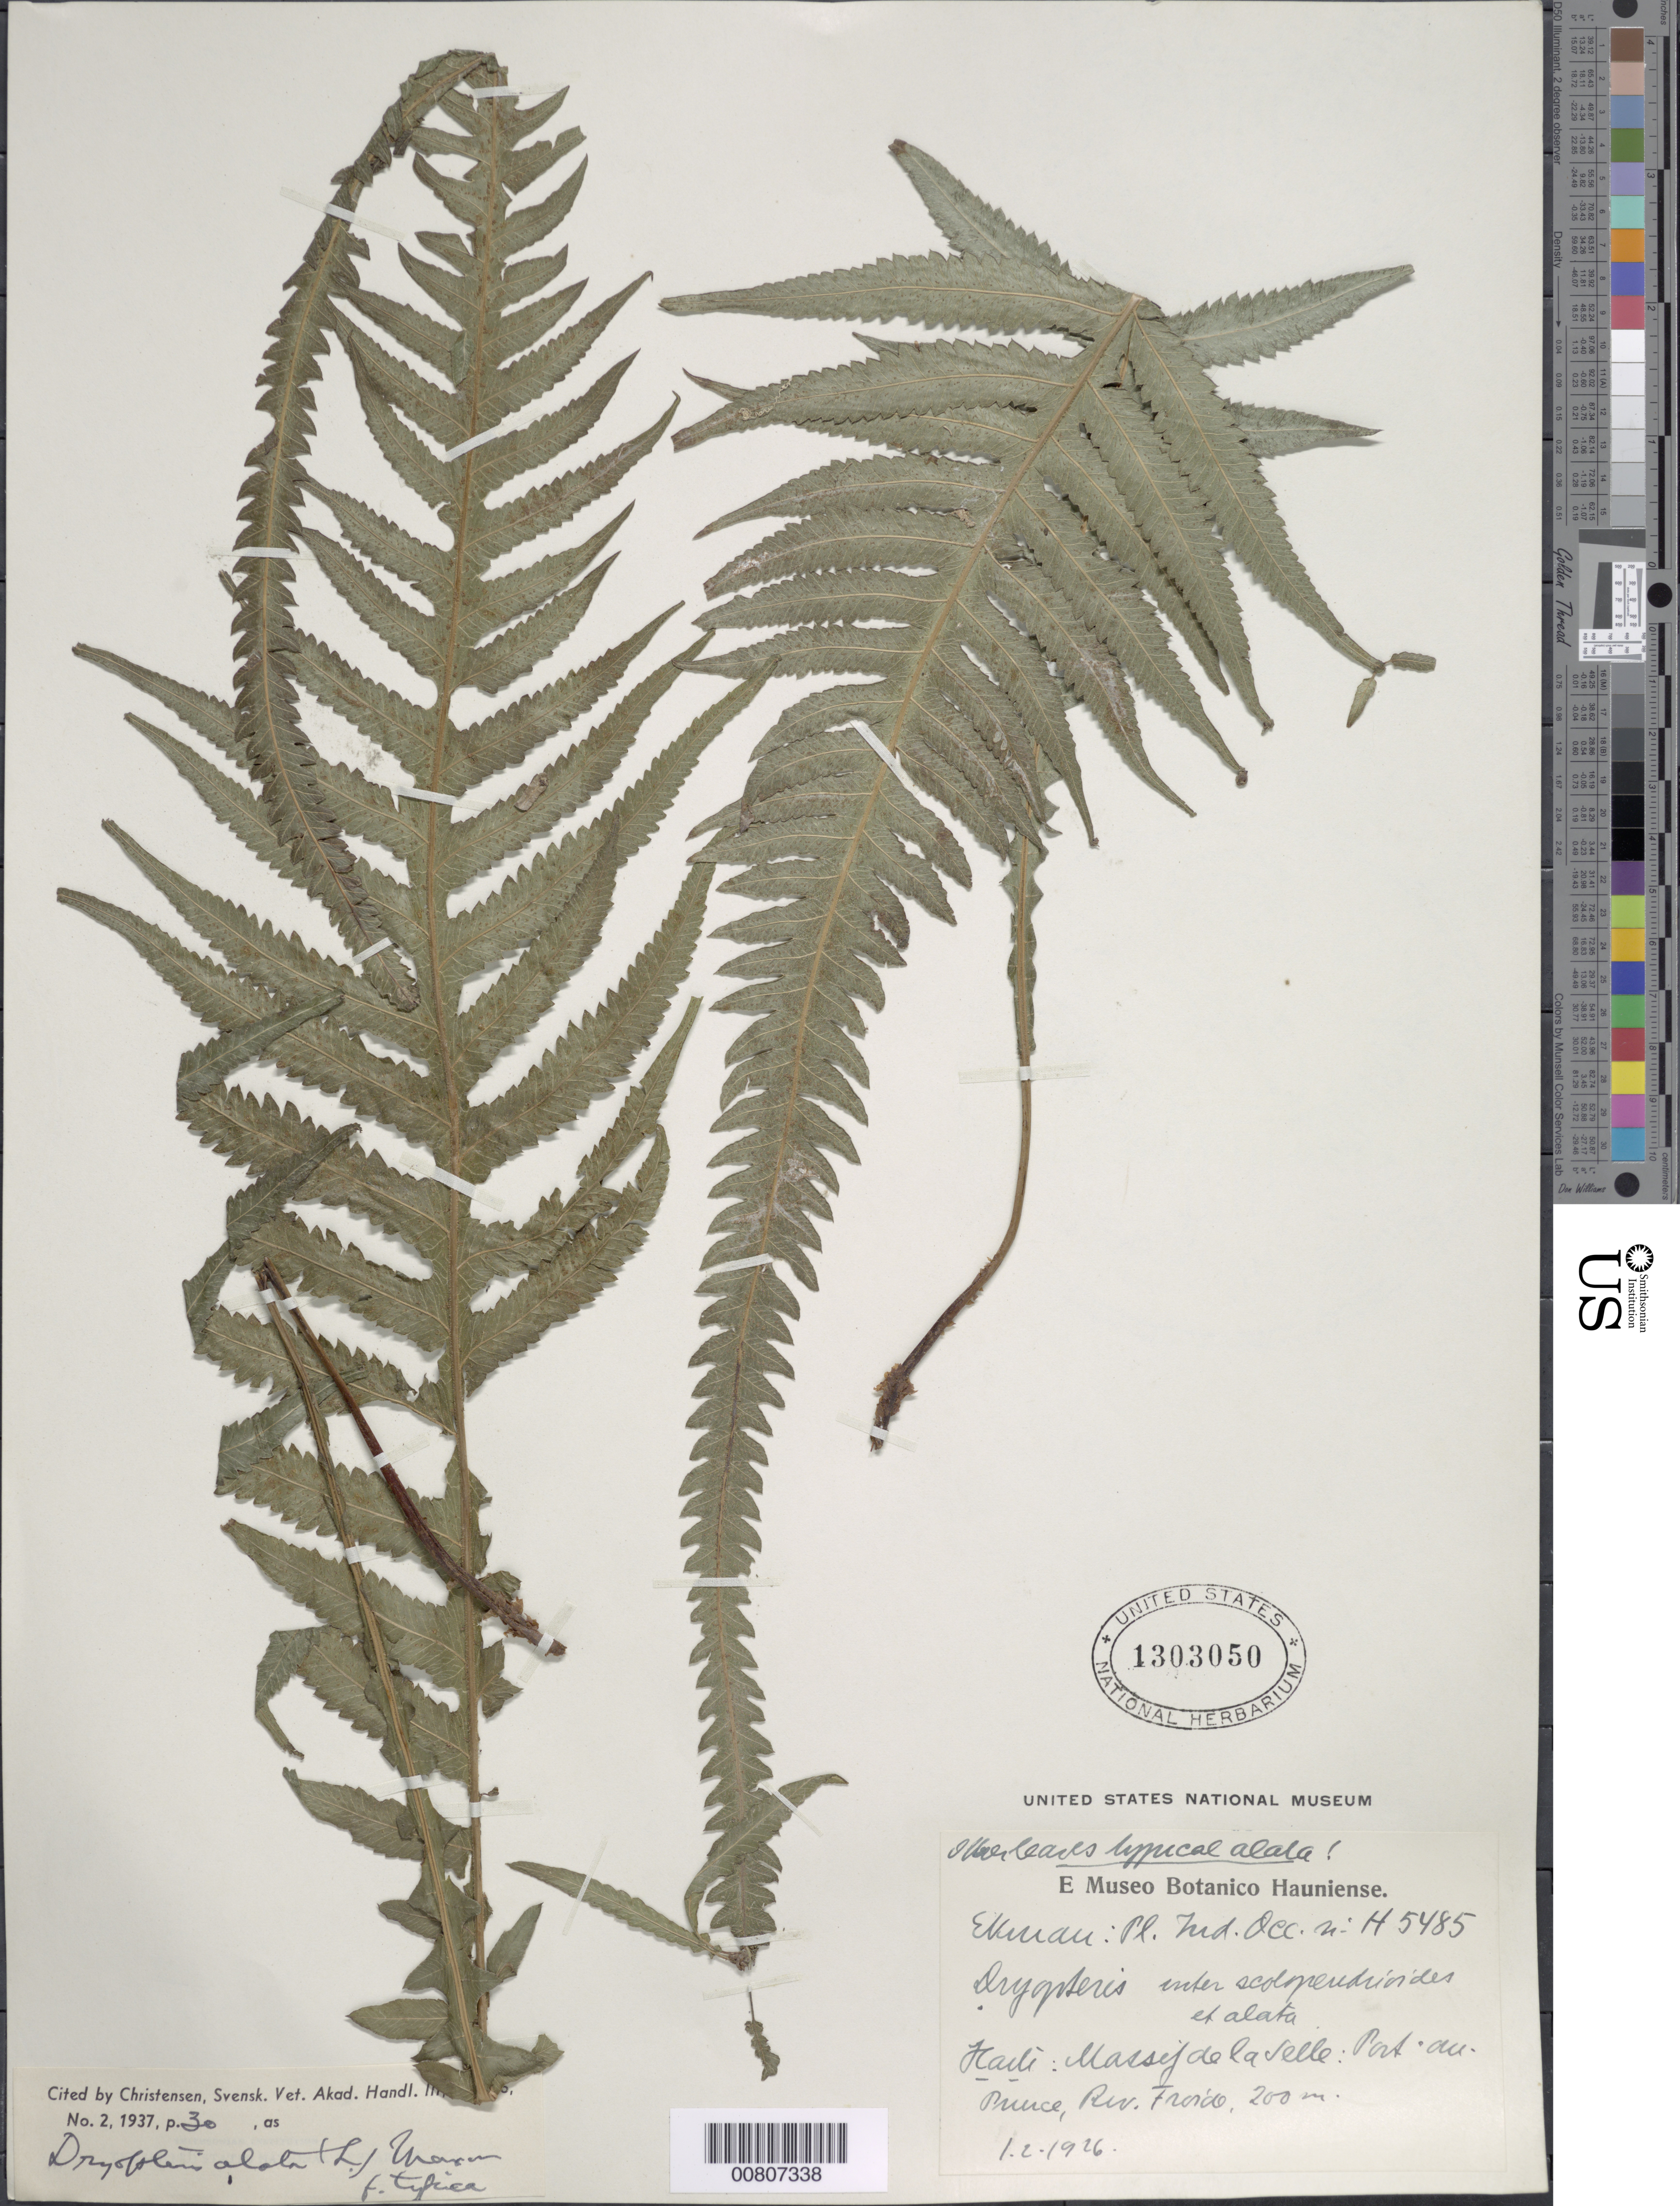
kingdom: Plantae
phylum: Tracheophyta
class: Polypodiopsida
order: Polypodiales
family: Thelypteridaceae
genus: Goniopteris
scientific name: Goniopteris alata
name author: (L.) Ching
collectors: E. L. Ekman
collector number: H 5485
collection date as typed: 01 Feb 1926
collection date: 1926-02-01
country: Haiti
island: Hispaniola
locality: Massif de la Selle, Port au Prince, Riv. Froide,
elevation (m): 200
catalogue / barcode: US 1303050